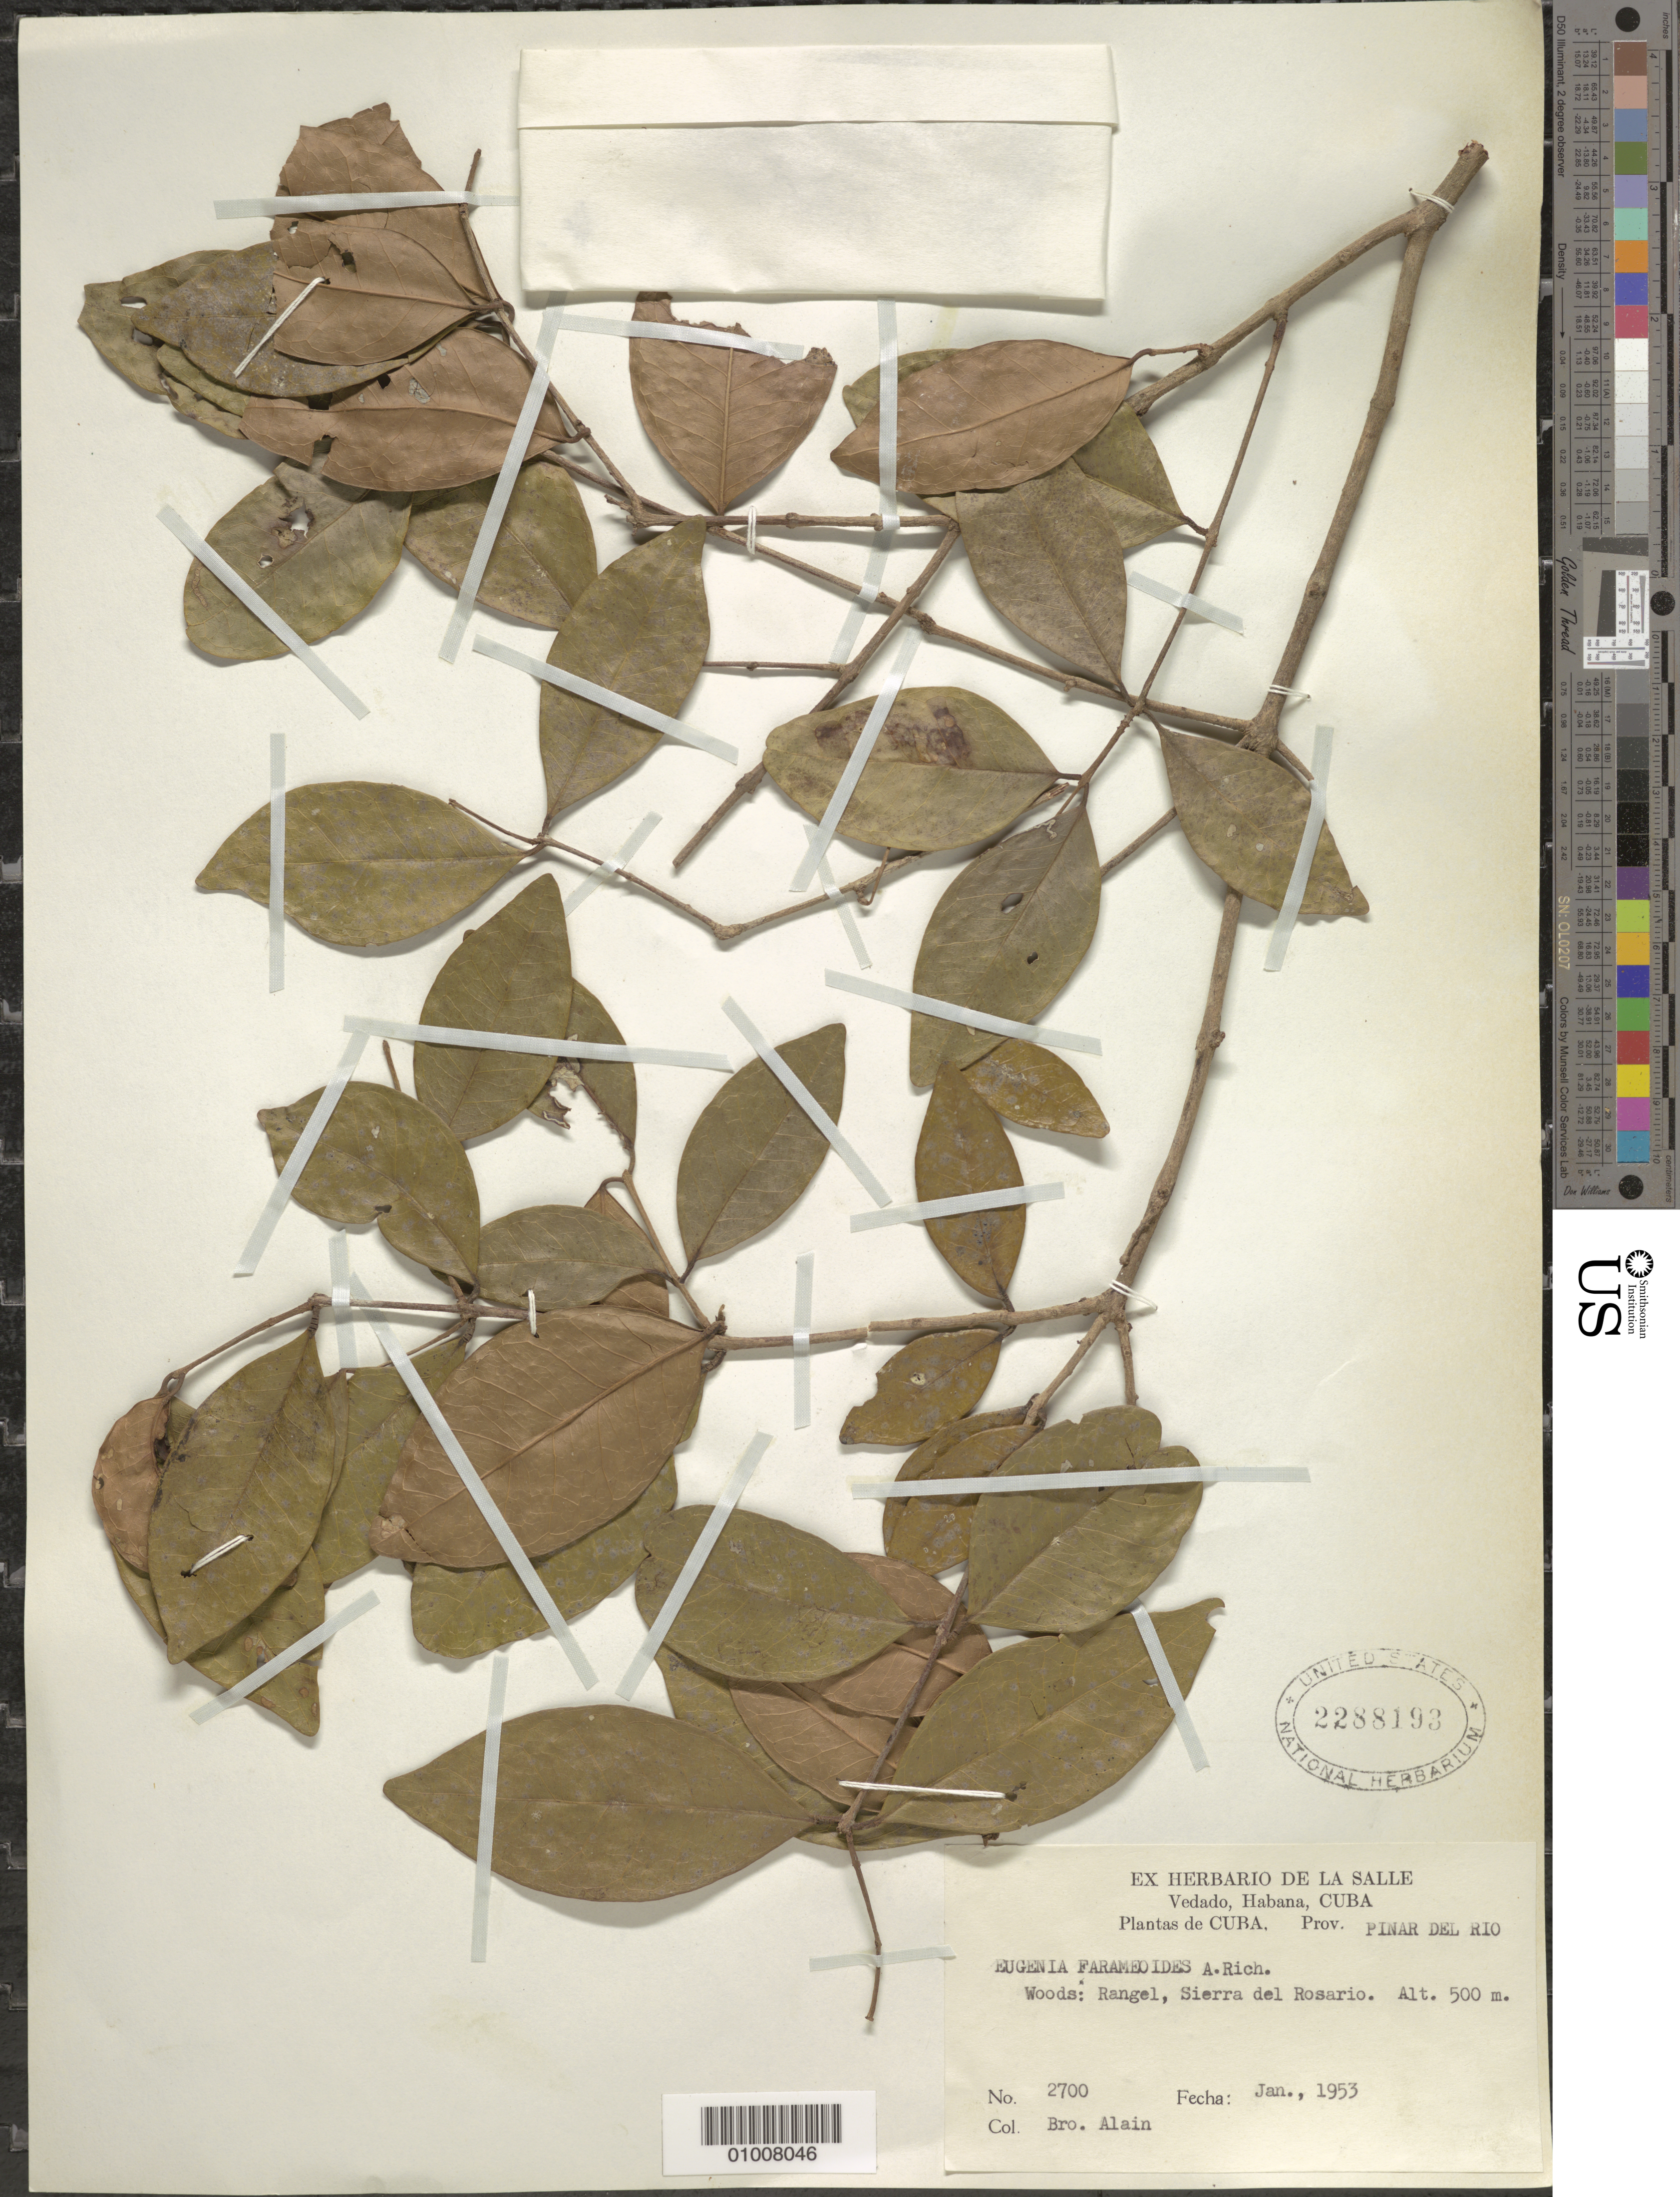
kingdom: Plantae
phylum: Tracheophyta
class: Magnoliopsida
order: Myrtales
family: Myrtaceae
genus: Eugenia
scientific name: Eugenia farameoides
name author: A. Rich.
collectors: A. H. Liogier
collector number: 2700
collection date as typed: Jan 1953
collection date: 1953-01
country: Cuba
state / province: Pinar del Rio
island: Cuba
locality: Rangel, Sierra del Rosario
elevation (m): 500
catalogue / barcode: US 2288193